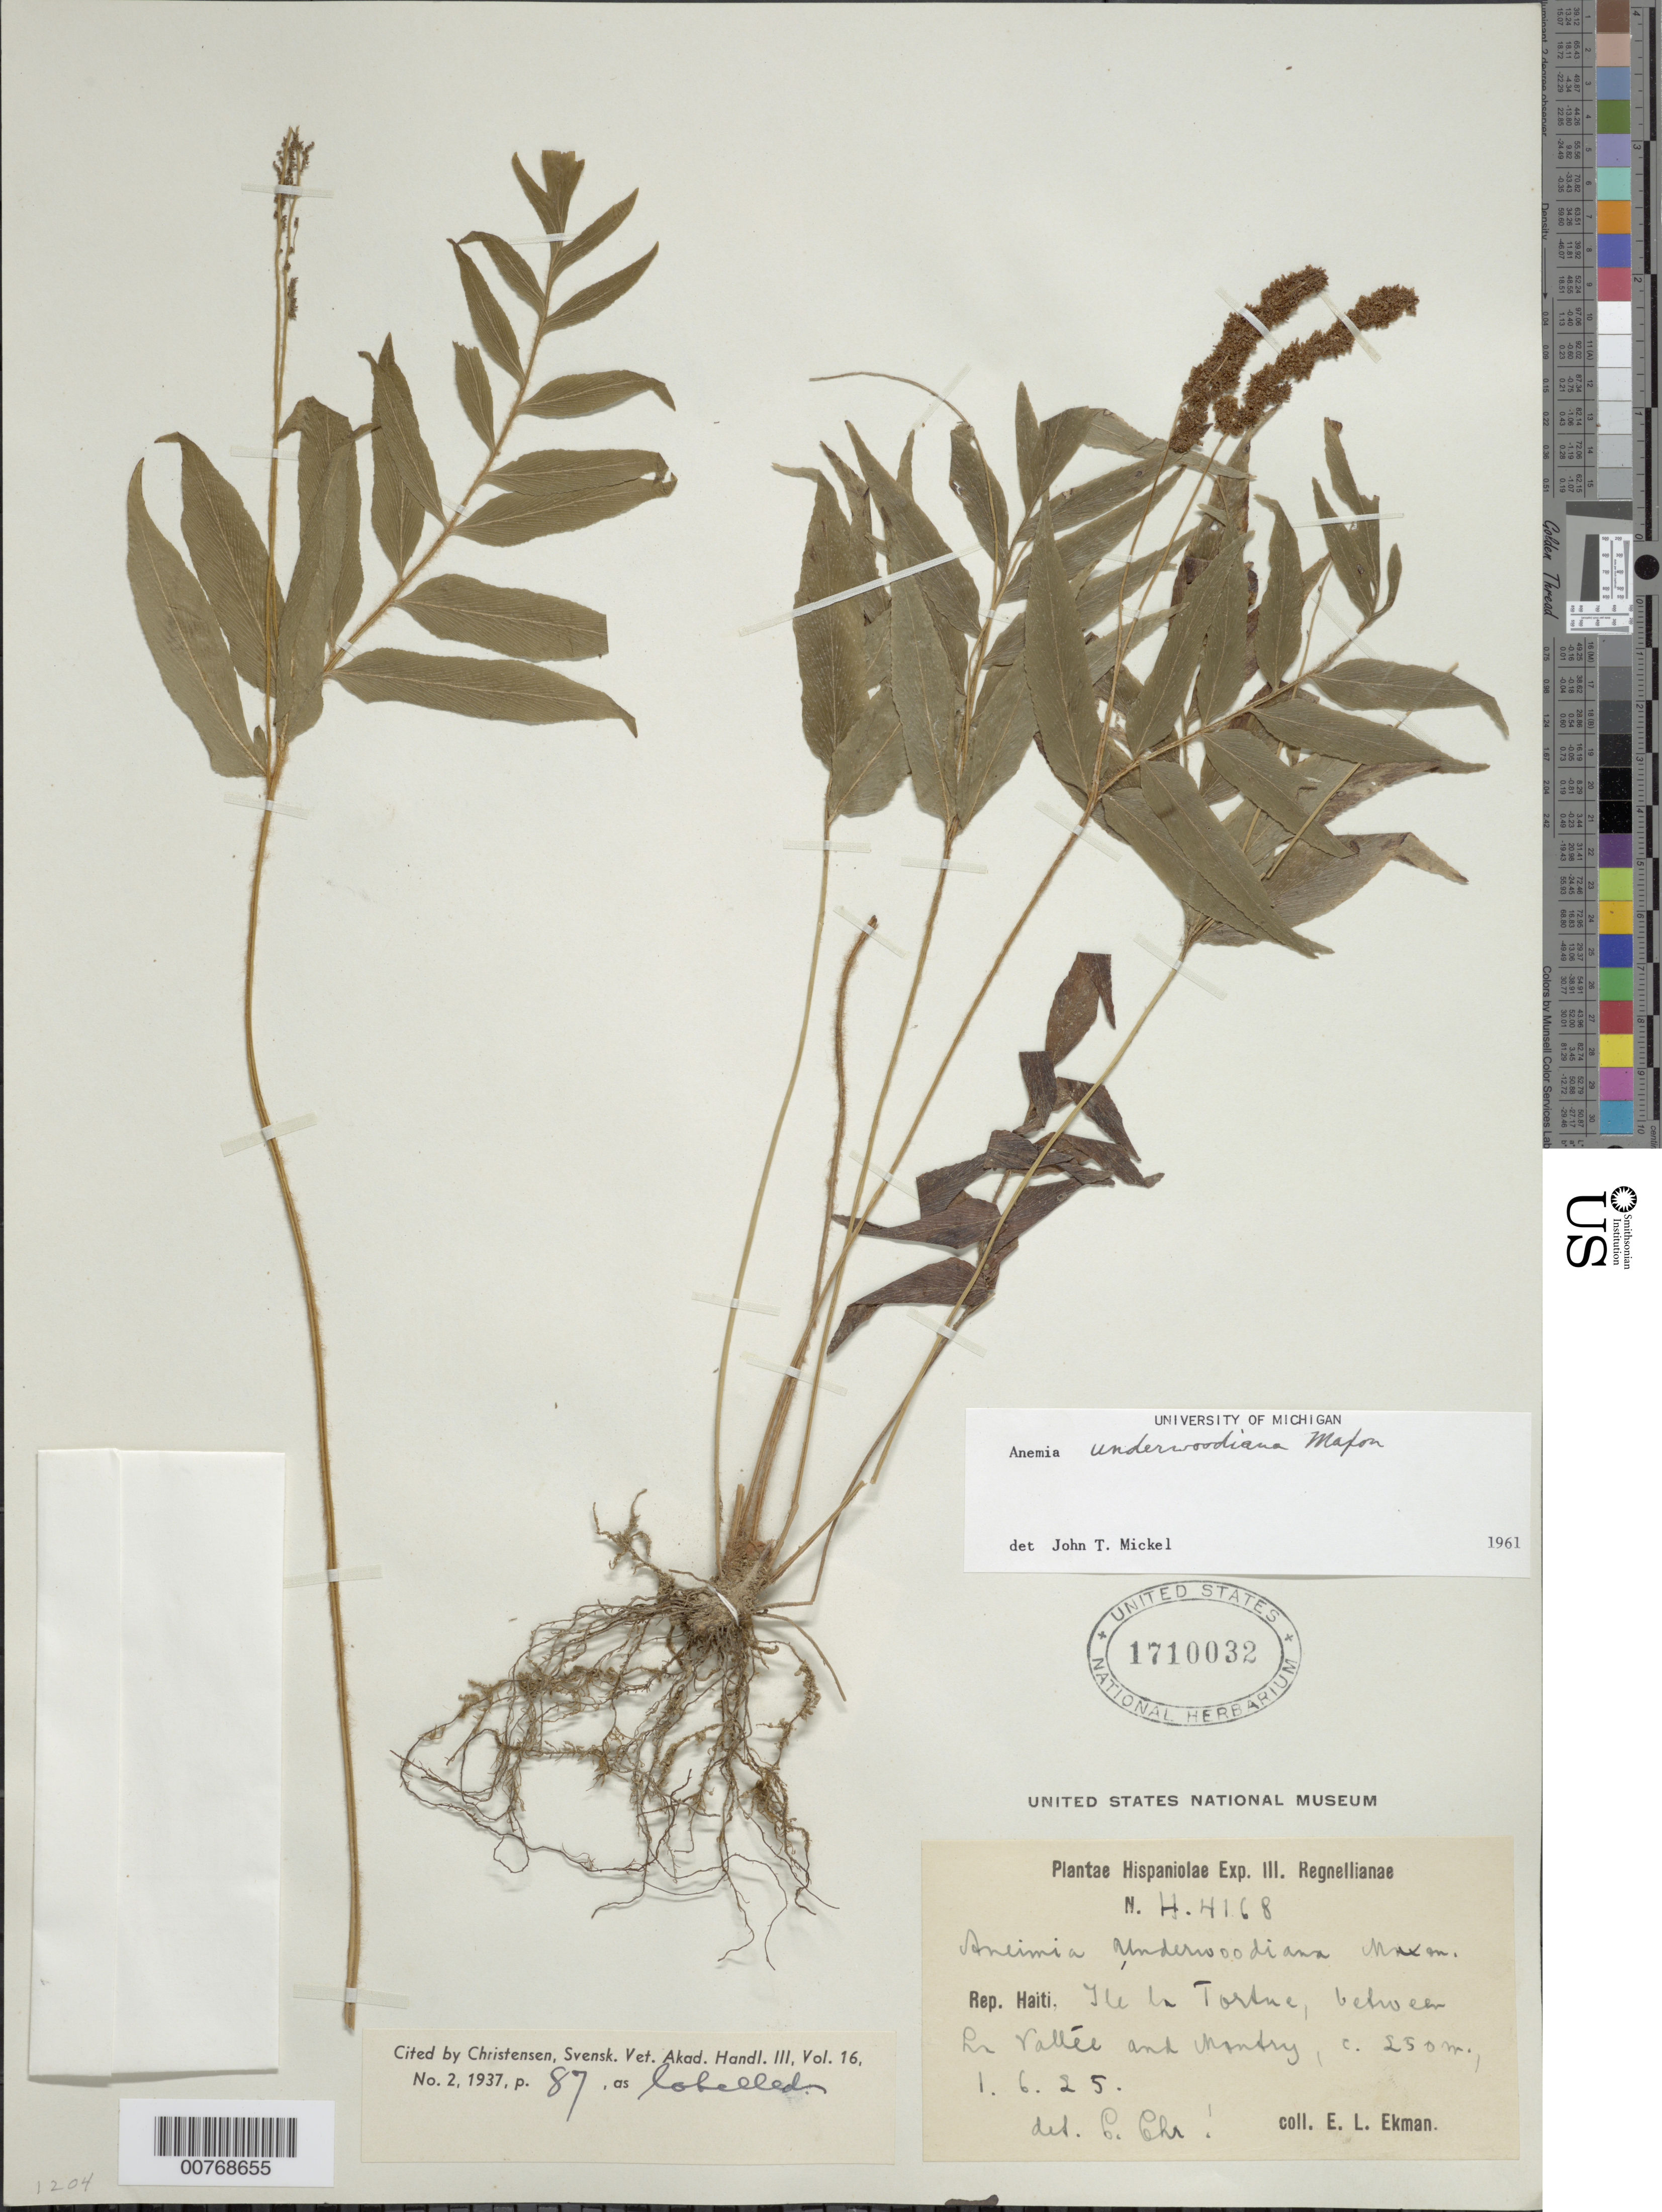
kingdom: Plantae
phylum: Tracheophyta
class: Polypodiopsida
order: Schizaeales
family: Anemiaceae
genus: Anemia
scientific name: Anemia underwoodiana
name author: Maxon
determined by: Mickel, J. T., (NY), New York Botanical Garden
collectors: E. L. Ekman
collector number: H 4168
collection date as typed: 01 Jun 1925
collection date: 1925-06-01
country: Haiti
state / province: Nord-Óuest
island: Île de la Tortue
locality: Ile la Tortue, between La Vallée and Montry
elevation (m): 250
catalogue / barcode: US 1710032